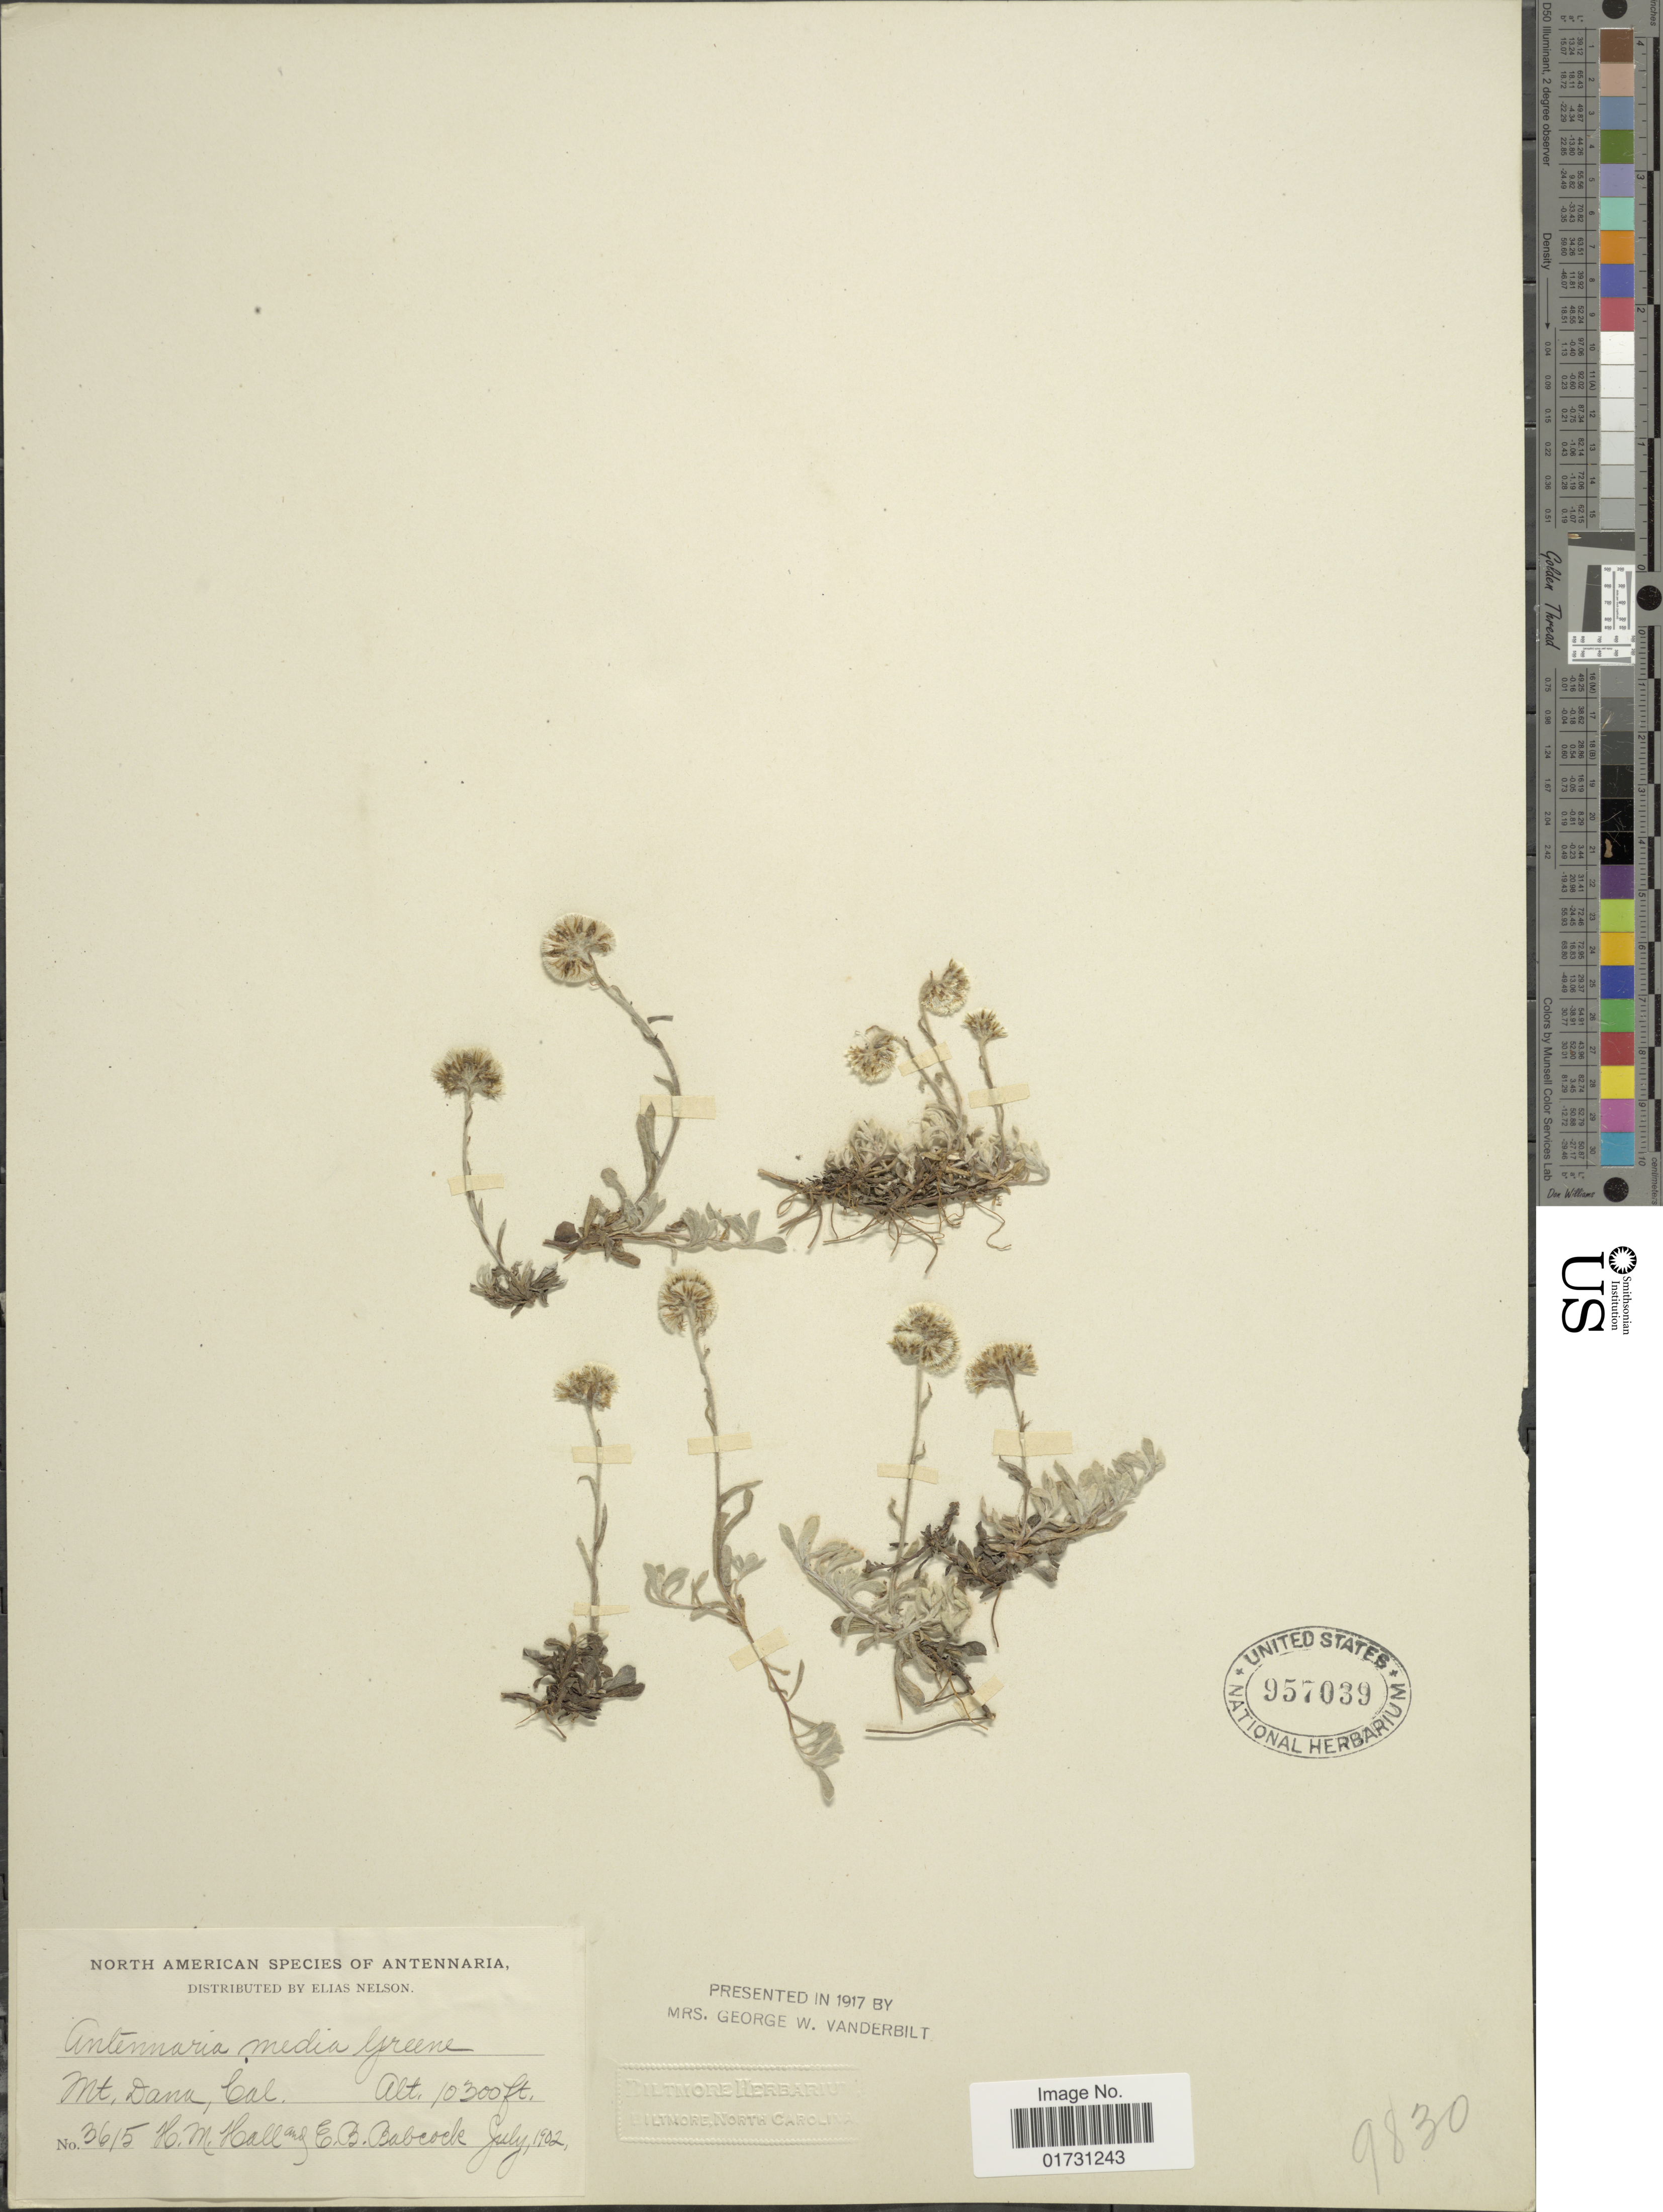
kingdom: Plantae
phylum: Tracheophyta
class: Magnoliopsida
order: Asterales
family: Asteraceae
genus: Antennaria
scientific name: Antennaria media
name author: Greene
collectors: H. M. Hall & E. B. Babcock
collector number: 3615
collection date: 1902-07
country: United States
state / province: California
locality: Mt. Dana, Cal.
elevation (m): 3139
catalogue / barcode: US 957039